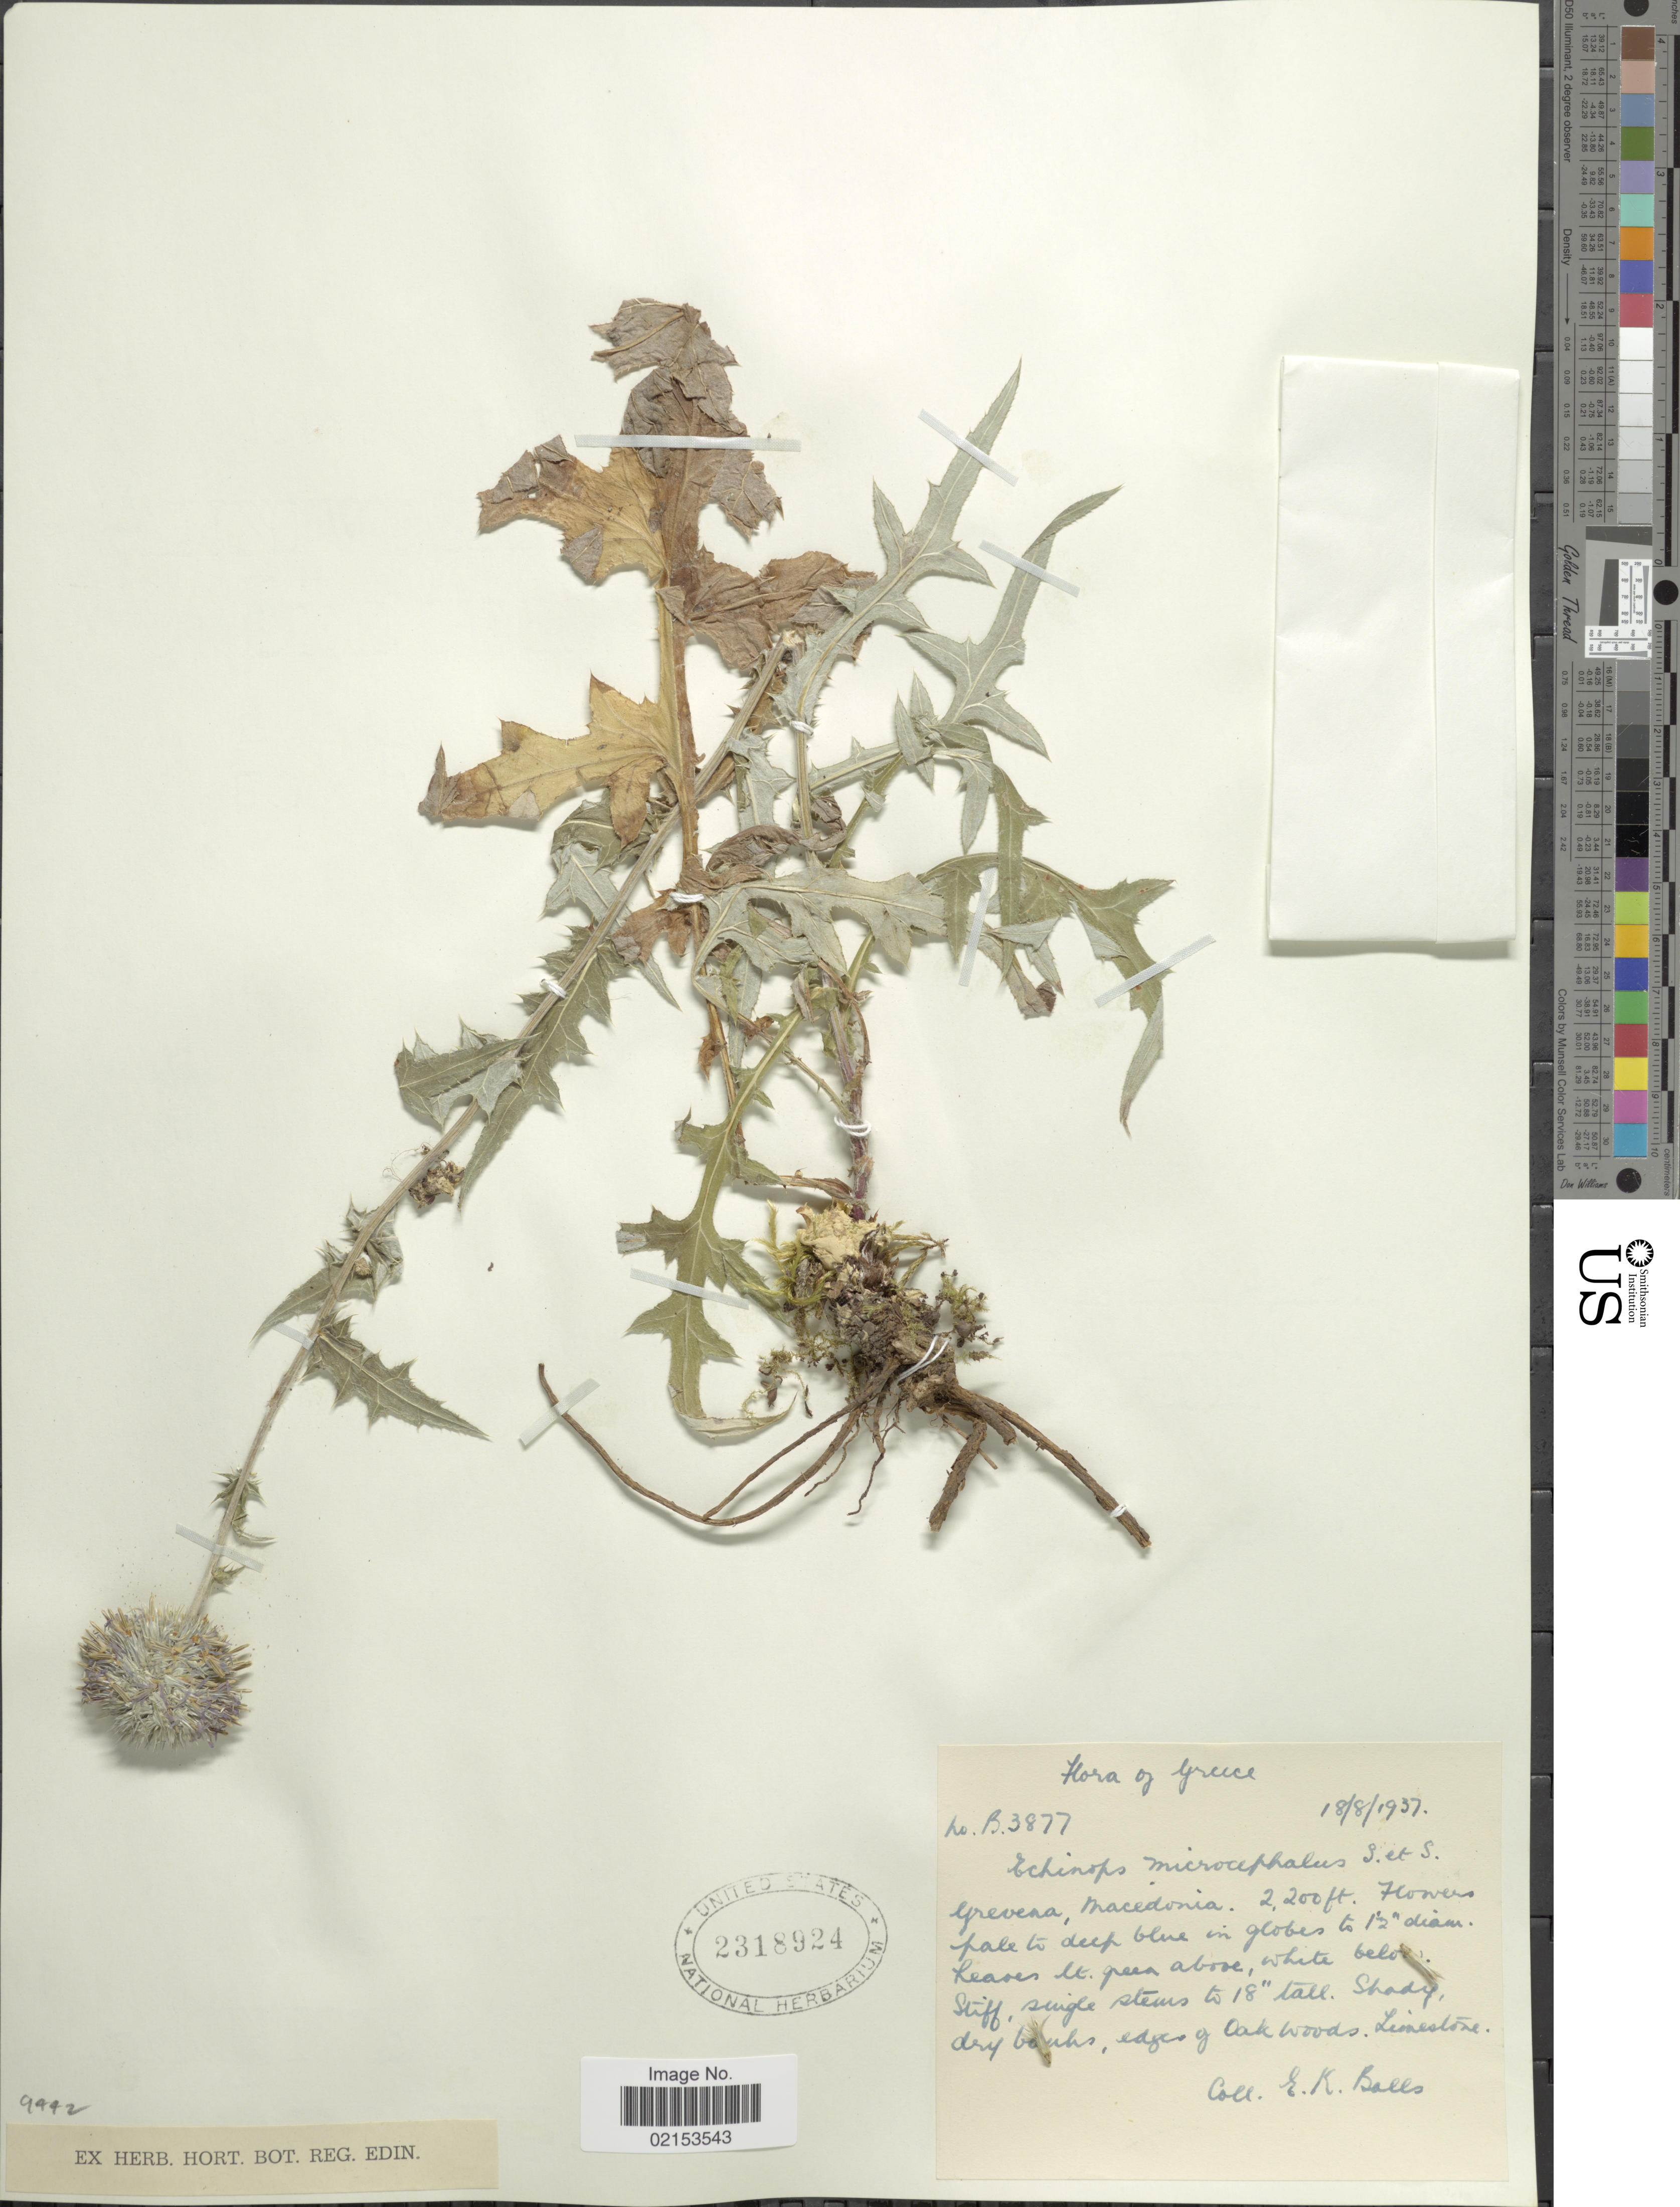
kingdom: Plantae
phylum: Tracheophyta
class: Magnoliopsida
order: Asterales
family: Asteraceae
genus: Echinops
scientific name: Echinops microcephalus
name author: Sm.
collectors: E. K. Balls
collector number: B 3877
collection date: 1937-08-18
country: Greece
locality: Grevera, macedonia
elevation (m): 671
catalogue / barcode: US 2318924